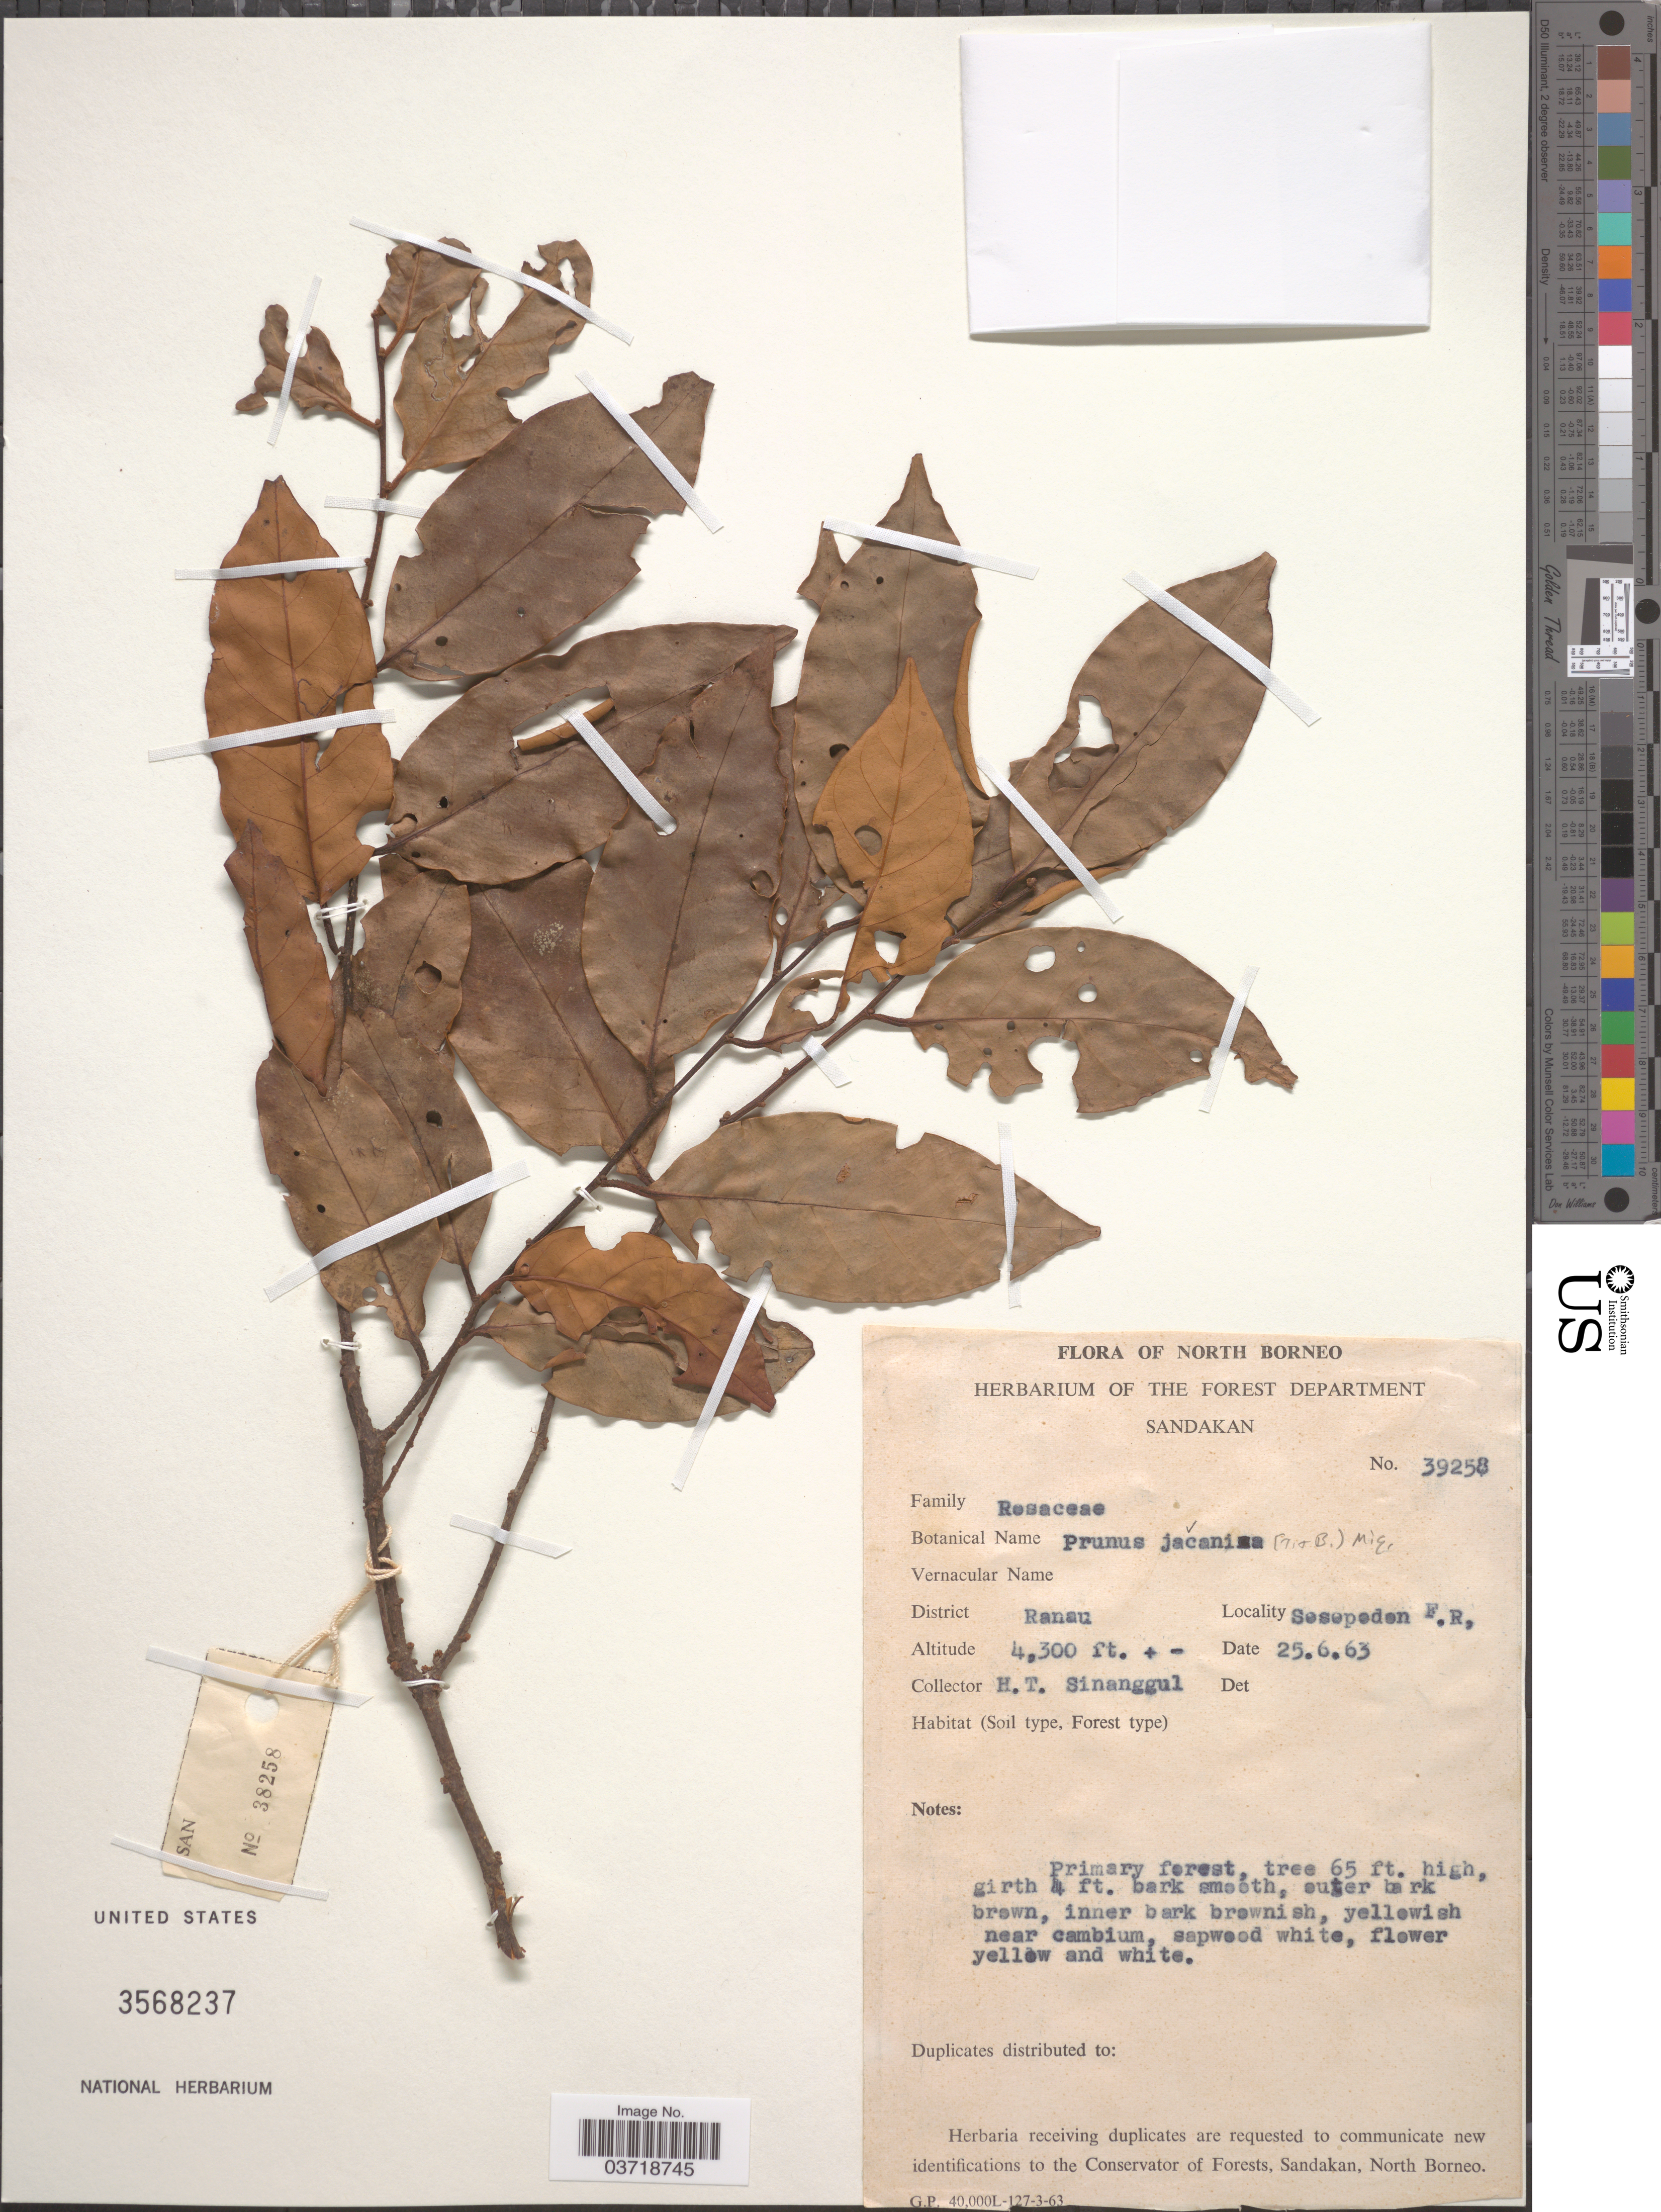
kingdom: Plantae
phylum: Tracheophyta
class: Magnoliopsida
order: Rosales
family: Rosaceae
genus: Prunus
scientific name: Prunus javanica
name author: (Teijsm. & Binn.) Miq.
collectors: H. Sinanggul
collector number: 39258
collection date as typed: Transcribed d/m/y: 25/6/63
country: Malaysia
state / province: Sabah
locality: North Borneo. District Ranau. Sesepeden F.R.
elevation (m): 1311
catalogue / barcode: US 3568237